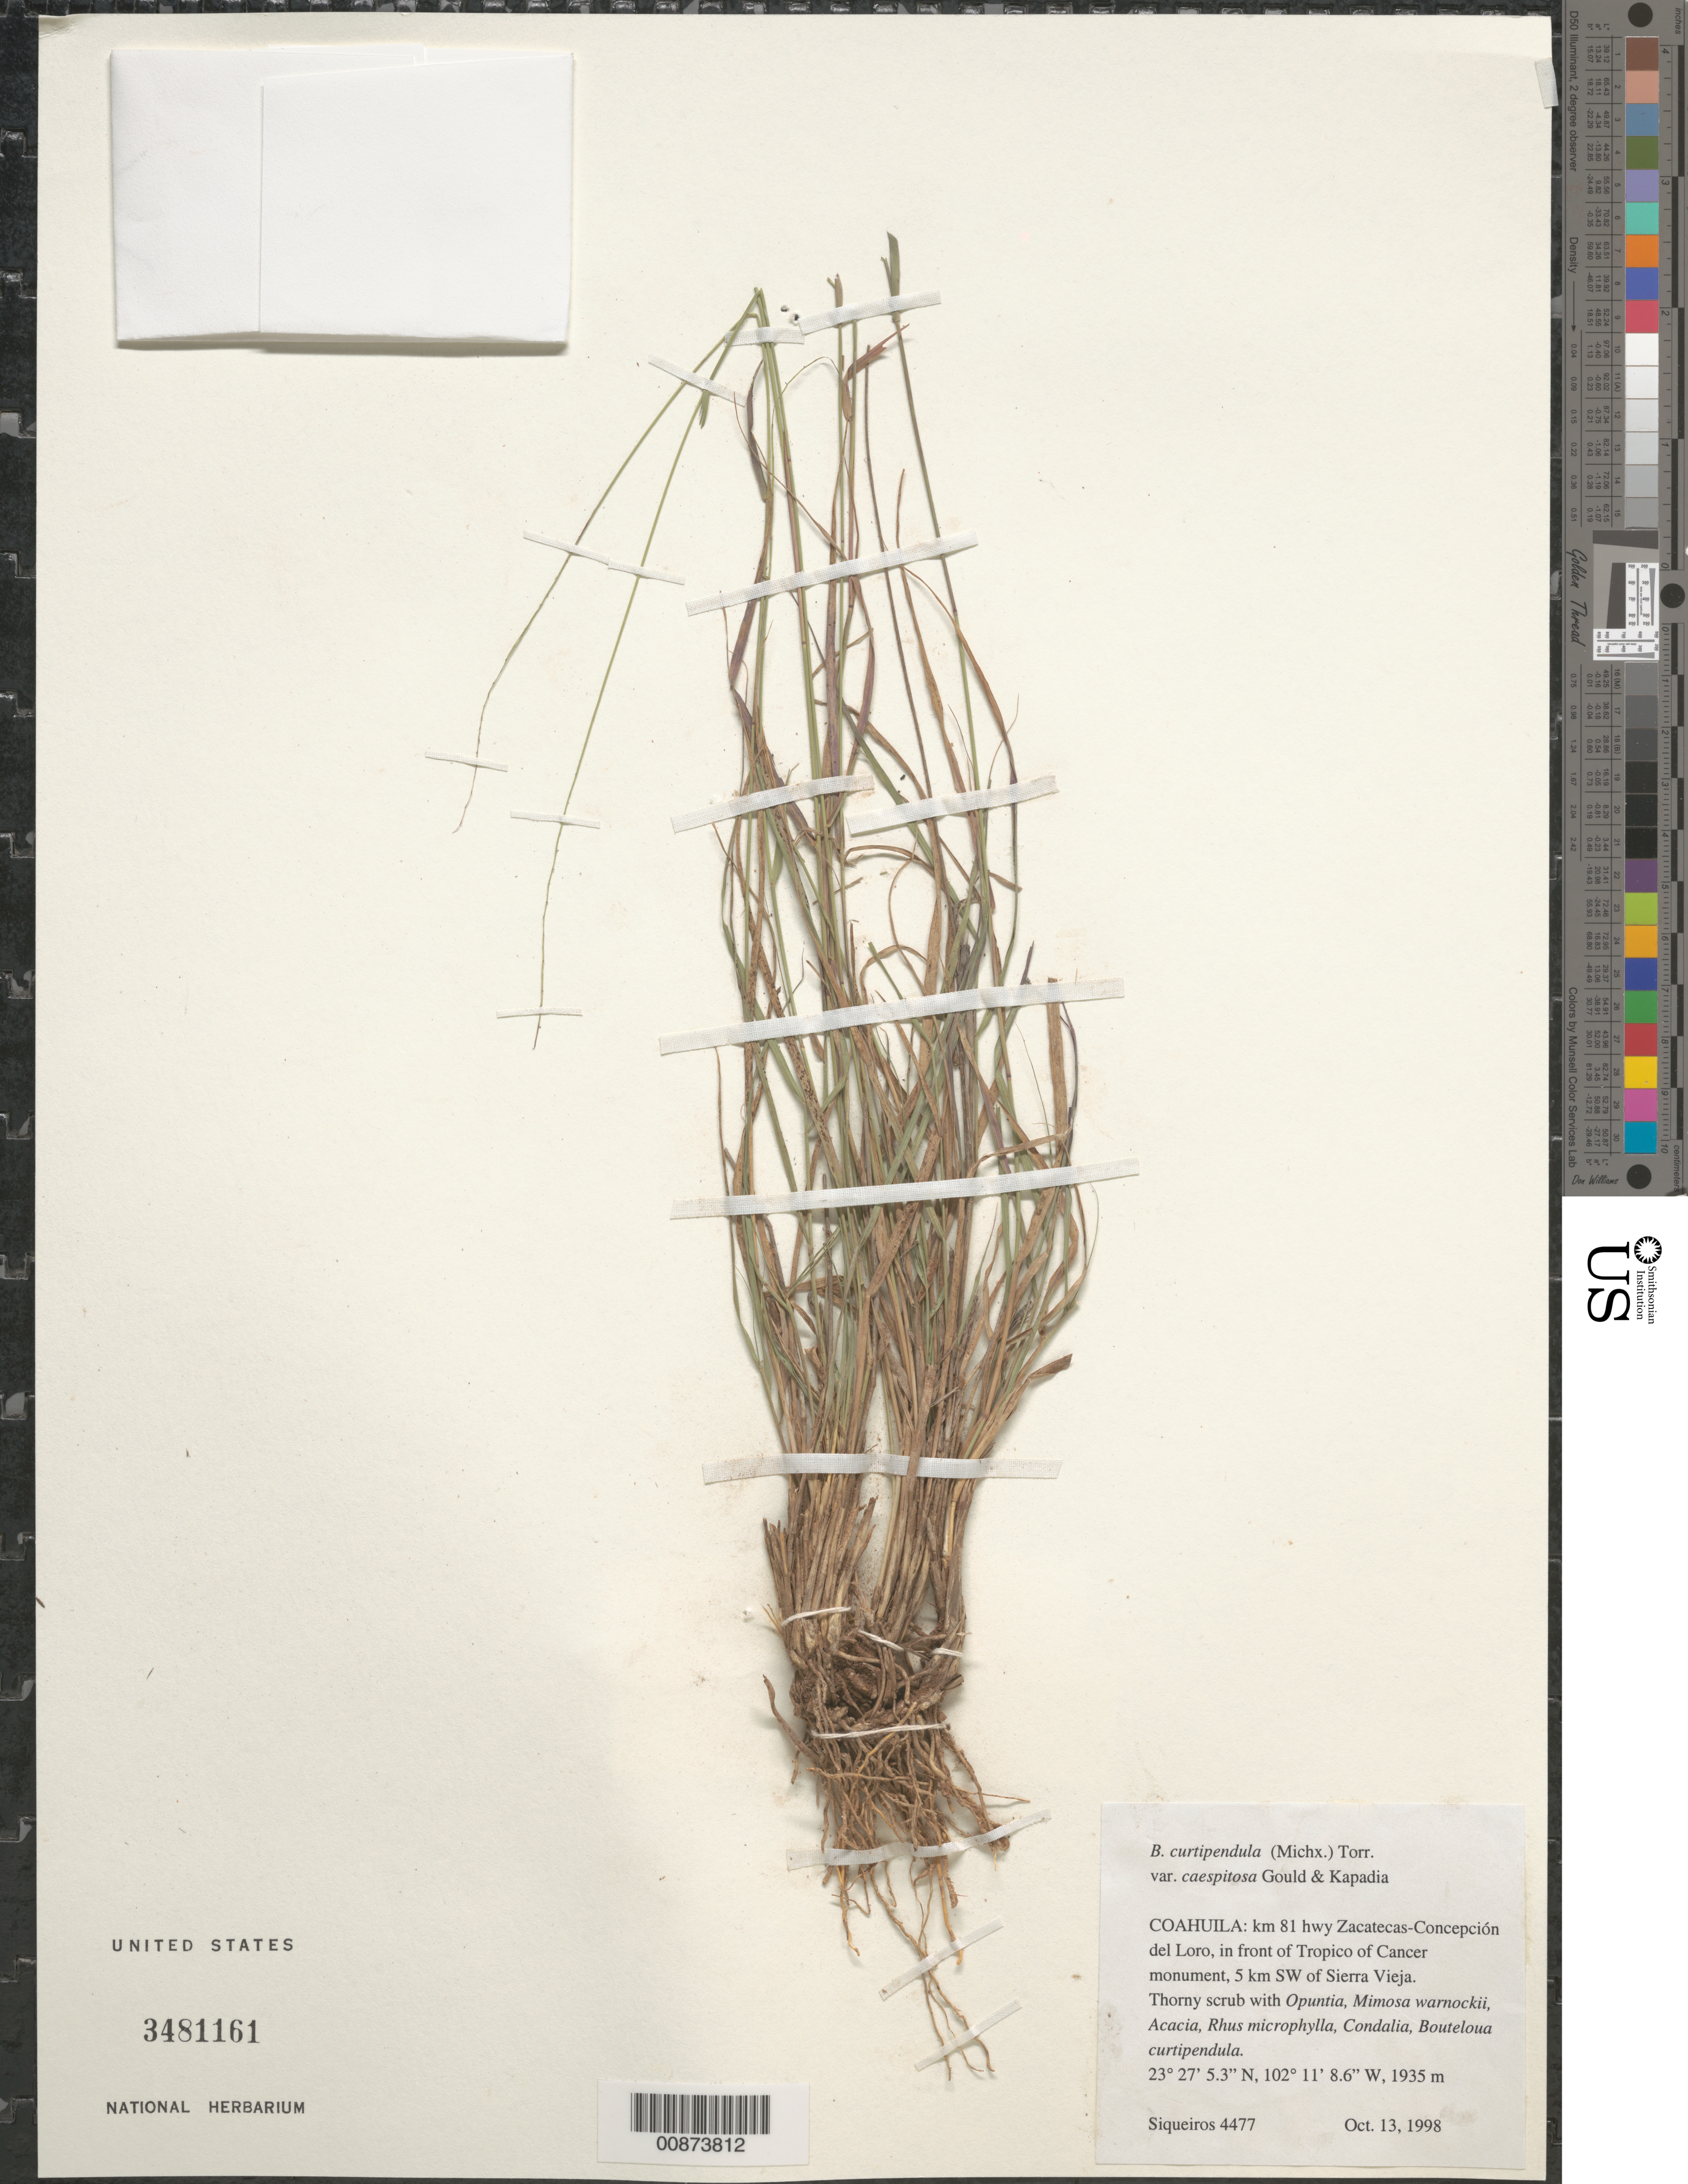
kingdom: Plantae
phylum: Tracheophyta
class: Liliopsida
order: Poales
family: Poaceae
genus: Bouteloua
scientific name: Bouteloua curtipendula var. caespitosa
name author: Gould & Kapadia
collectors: M. E. Siqueiros Delgado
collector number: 4477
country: Mexico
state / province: Coahuila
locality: Hwy Zacatecas - Concepcion del Loro, in front of Tropico of Cancer monument SW of Sierra Vieja.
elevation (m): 1935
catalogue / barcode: US 3481161